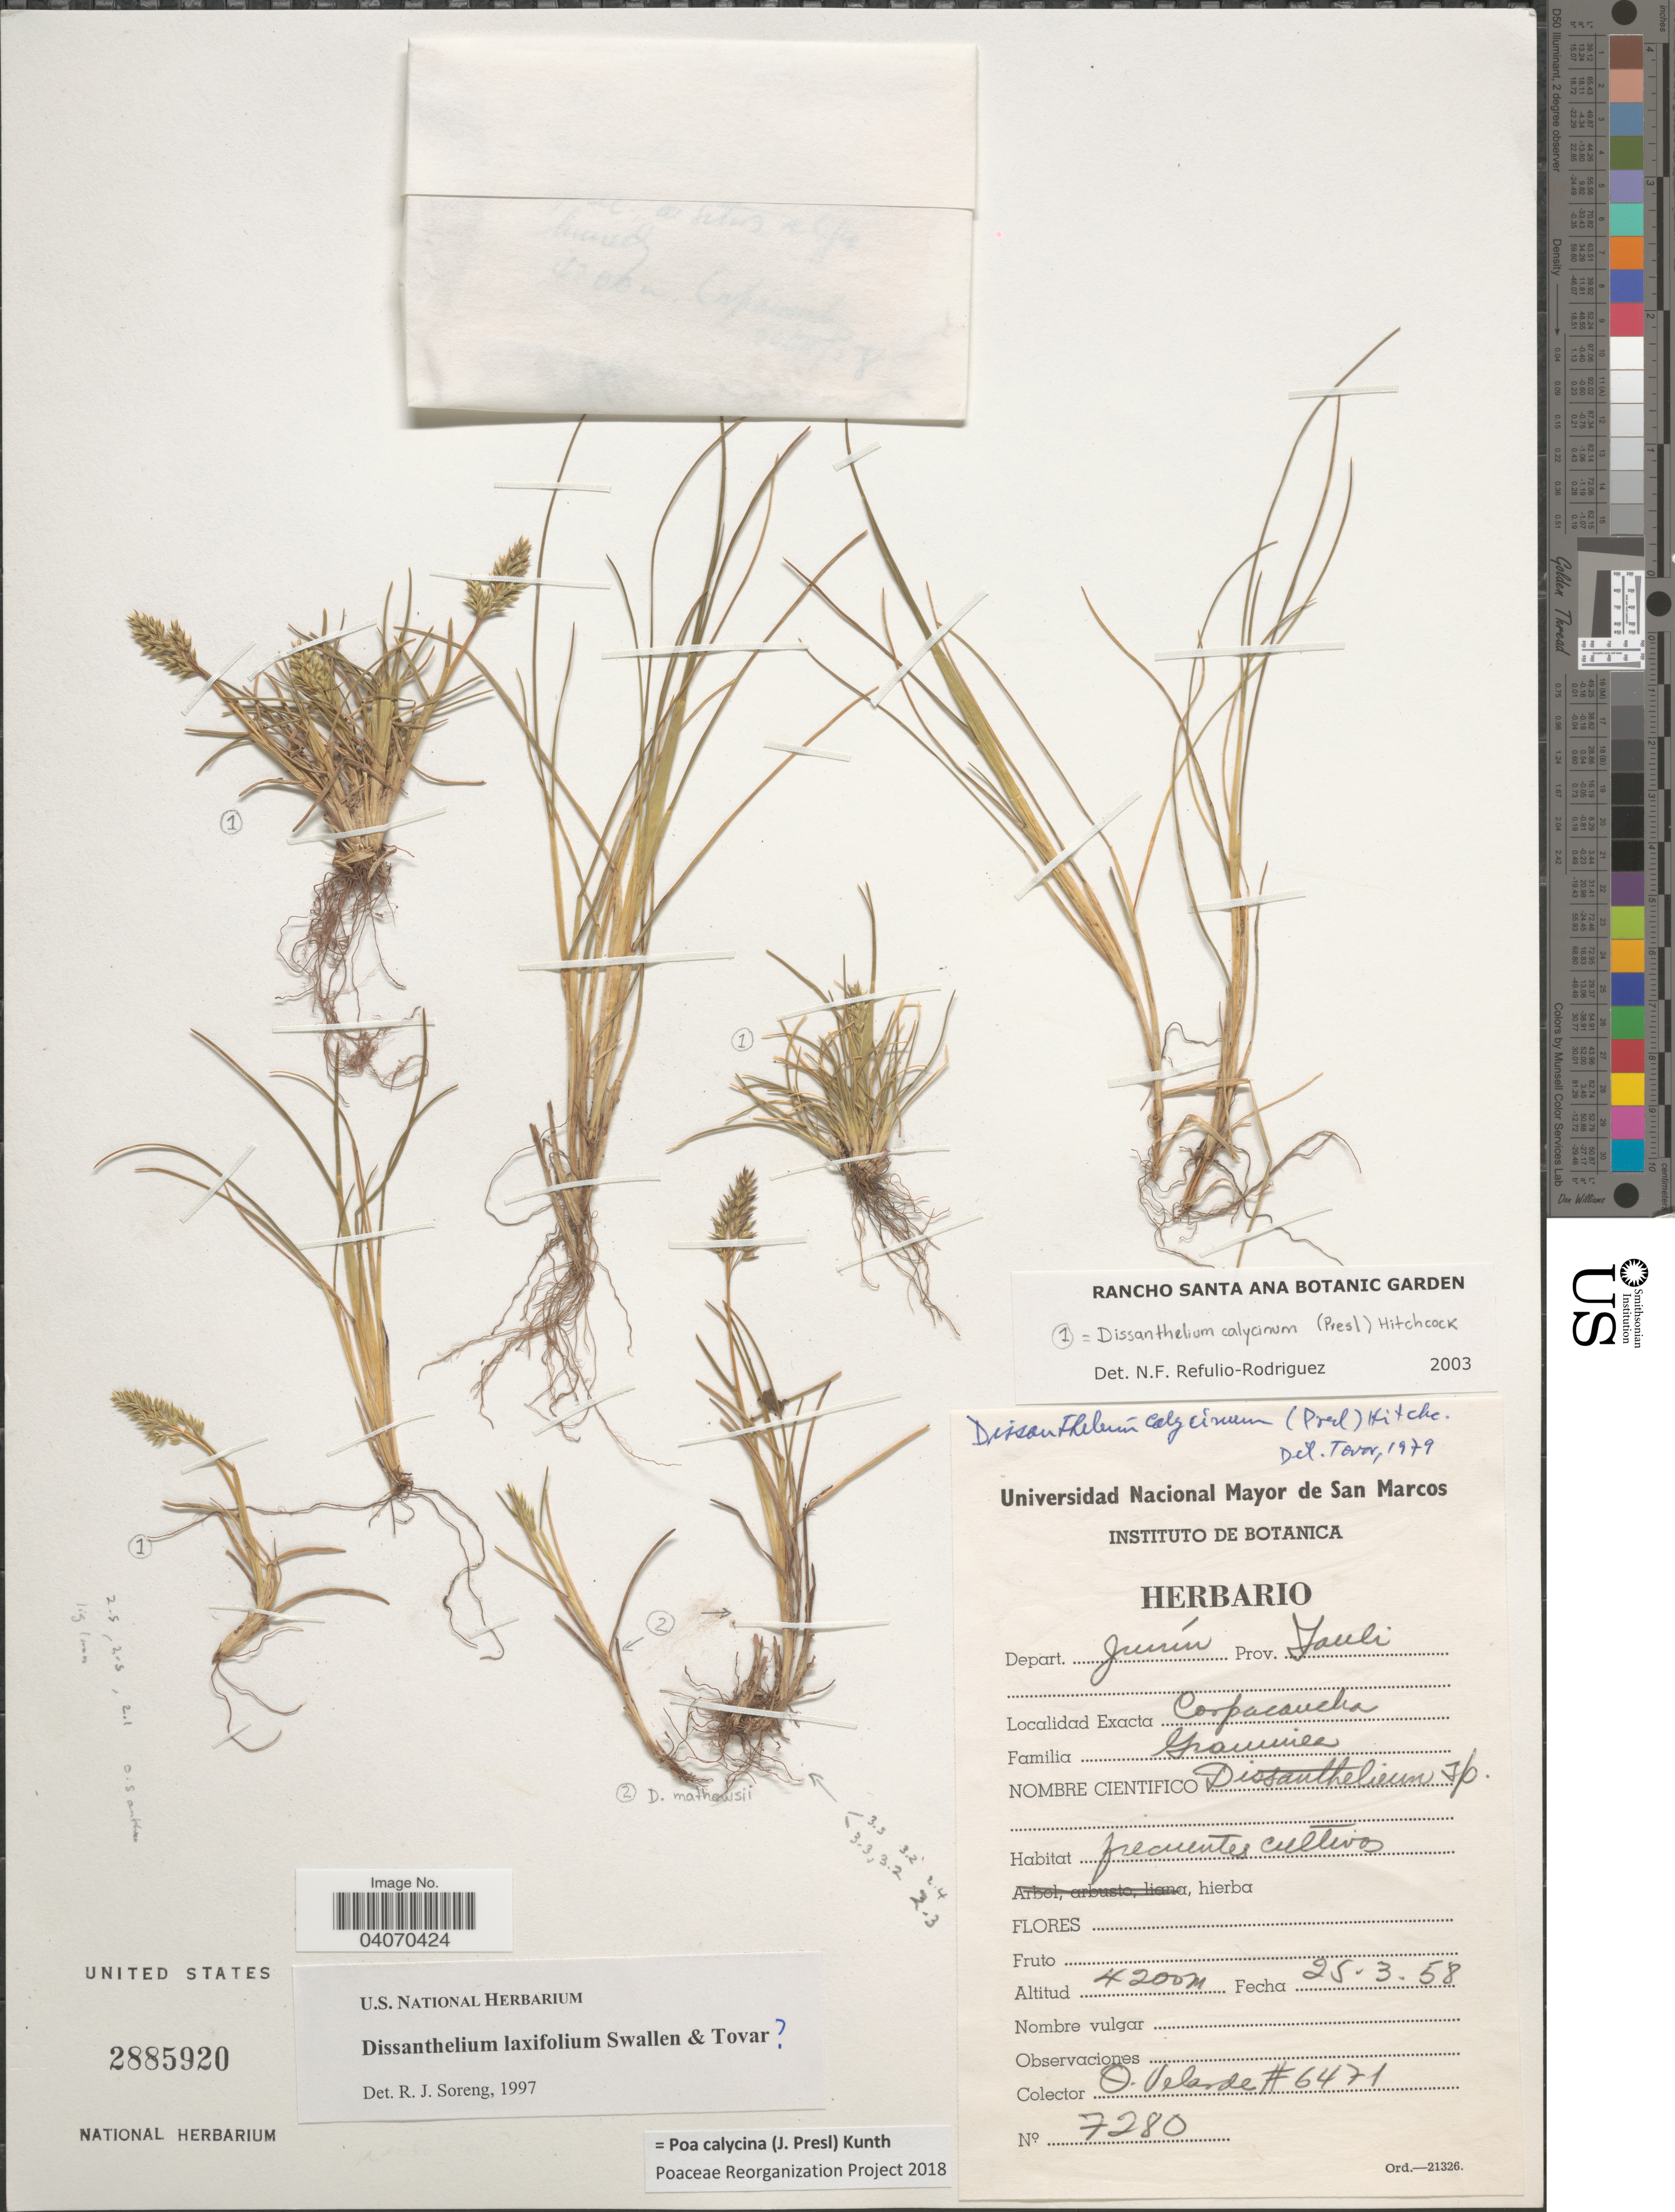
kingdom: Plantae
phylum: Tracheophyta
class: Liliopsida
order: Poales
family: Poaceae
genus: Poa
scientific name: Poa calycina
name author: (J. Presl) Kunth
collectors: O. Velarde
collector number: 6471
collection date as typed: Transcribed d/m/y: 25/3/58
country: Peru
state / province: Junín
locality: Depart. Junín. Prov. Yauli . Corpacancha.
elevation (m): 4200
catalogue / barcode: US 2885920